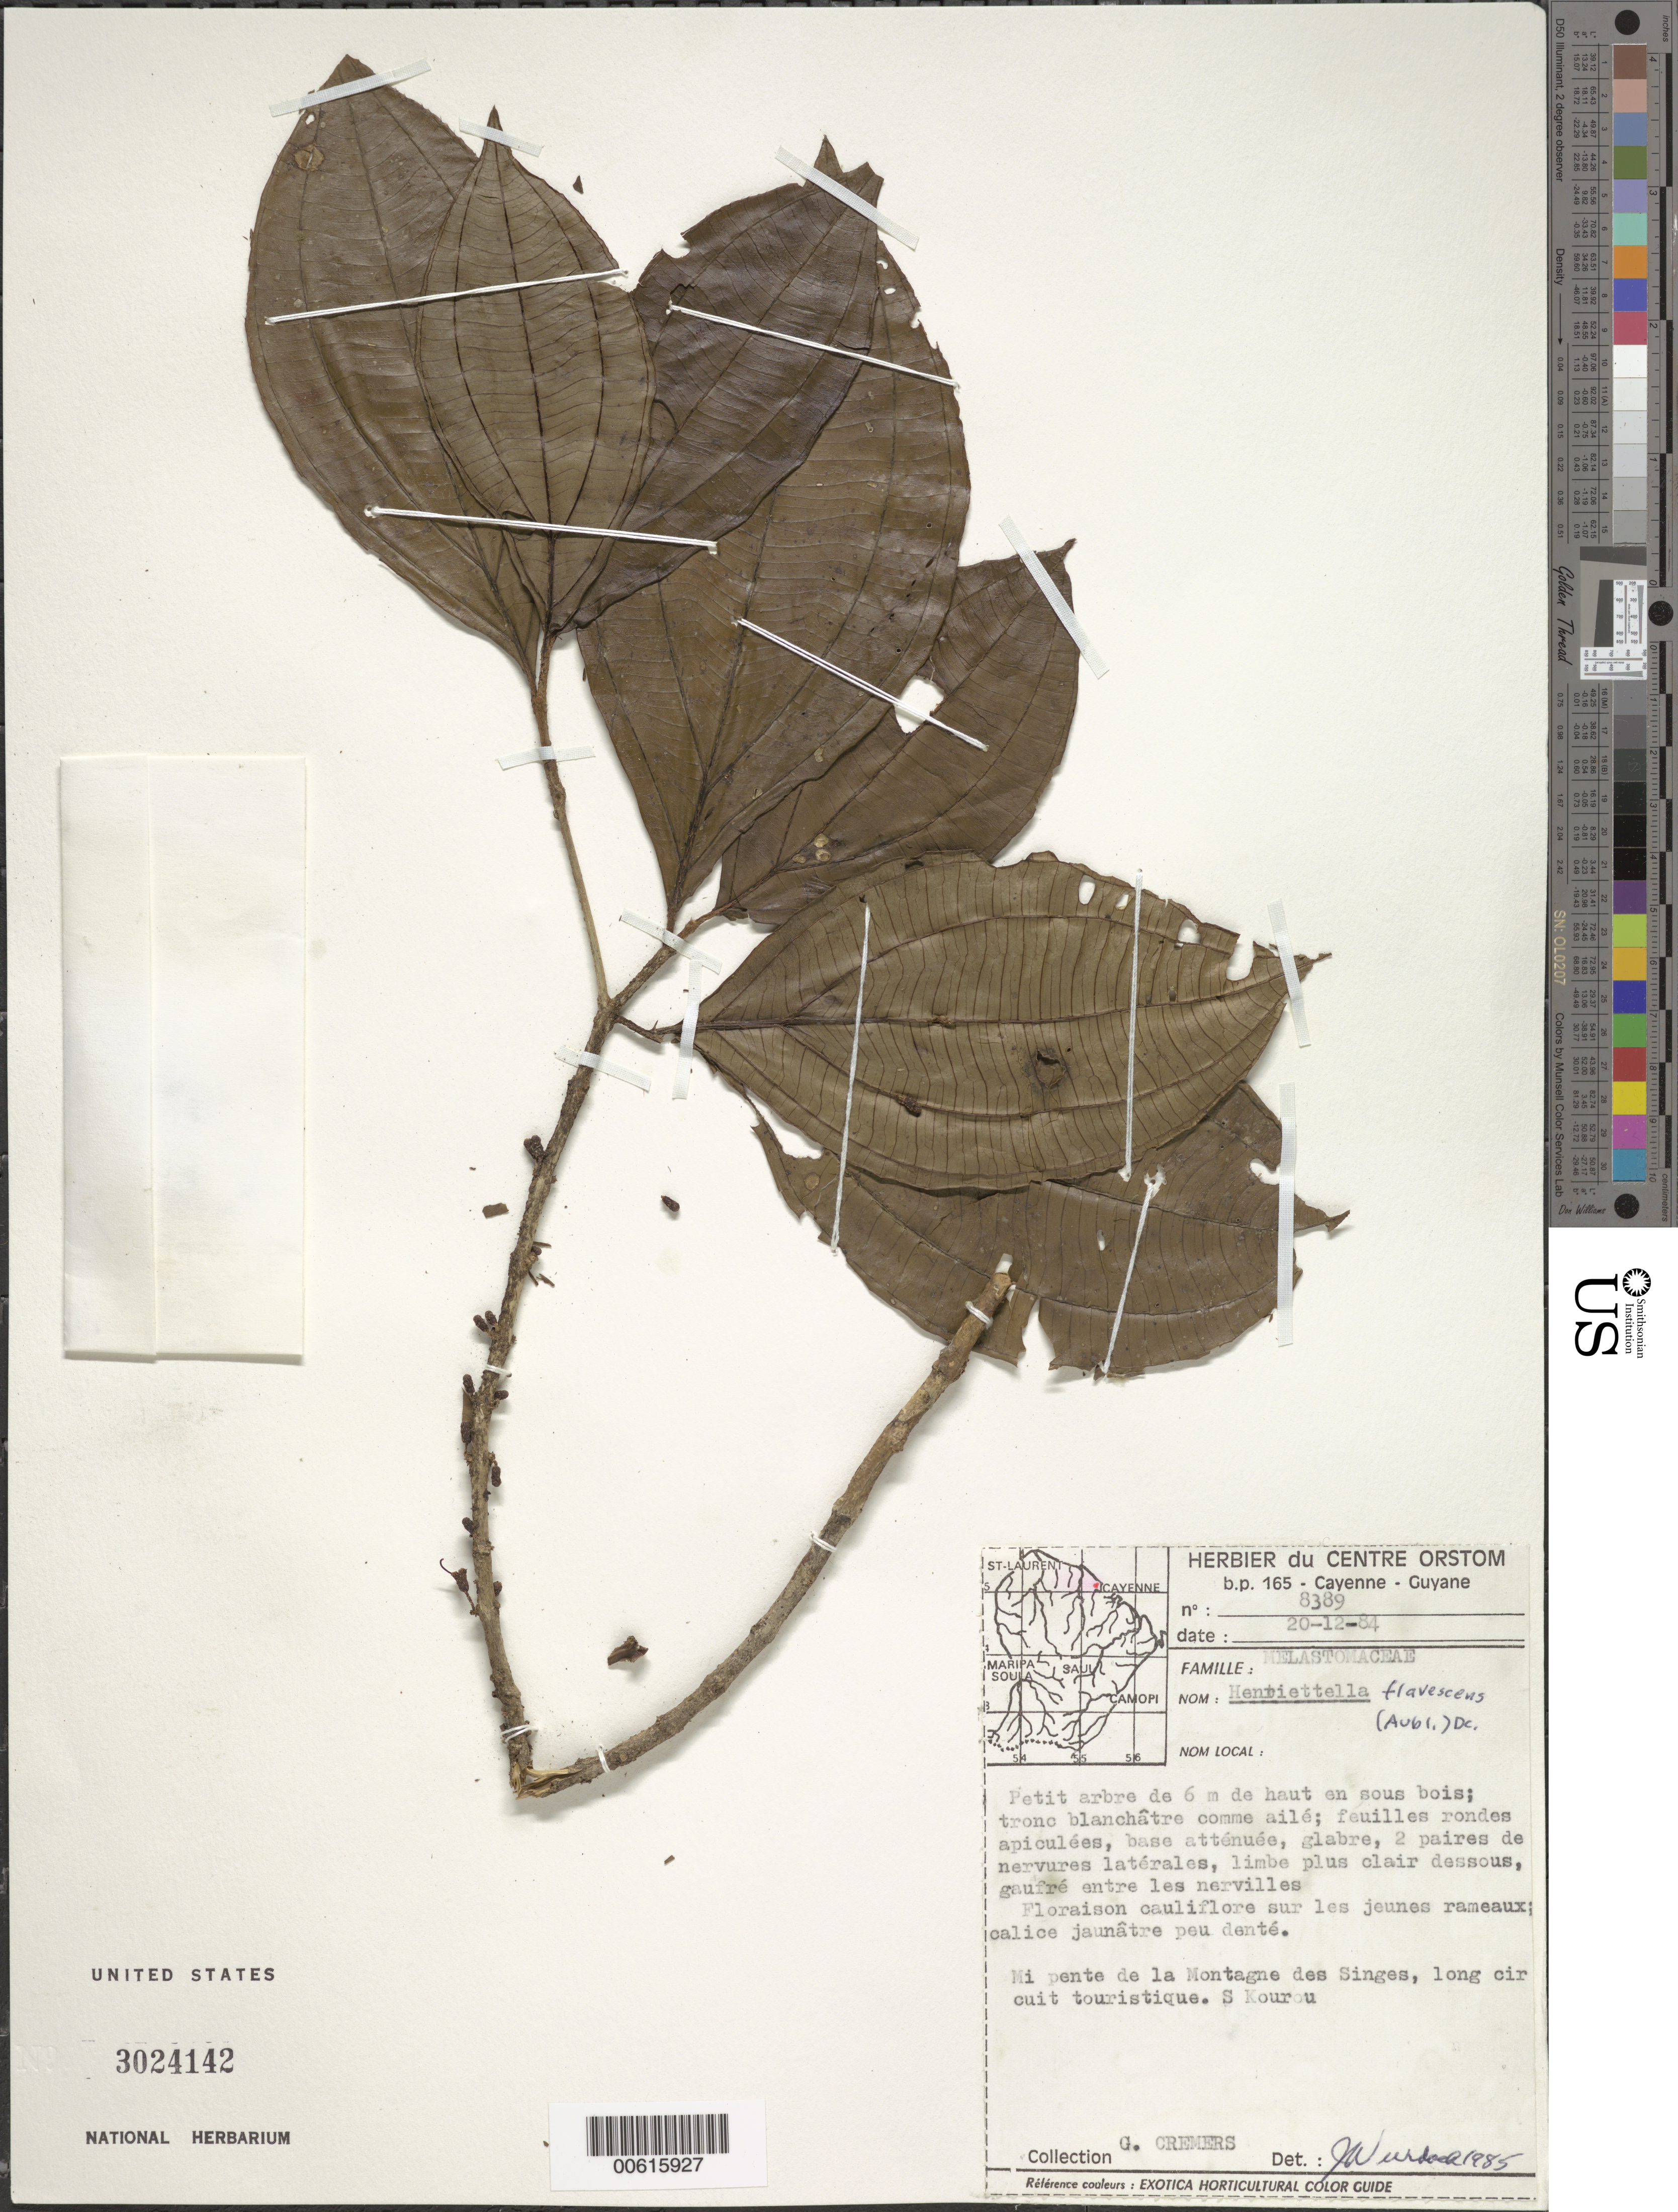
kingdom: Plantae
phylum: Tracheophyta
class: Magnoliopsida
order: Myrtales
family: Melastomataceae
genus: Henriettea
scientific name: Henriettea flavescens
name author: (Aubl.) Baill.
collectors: G. Cremers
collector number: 8389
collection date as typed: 20-Dec-84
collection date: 1984-12-20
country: French Guiana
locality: Kourou, Montagne des Singes, long circuit touristique de S Kourou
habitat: Mi pente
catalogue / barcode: US 3024142